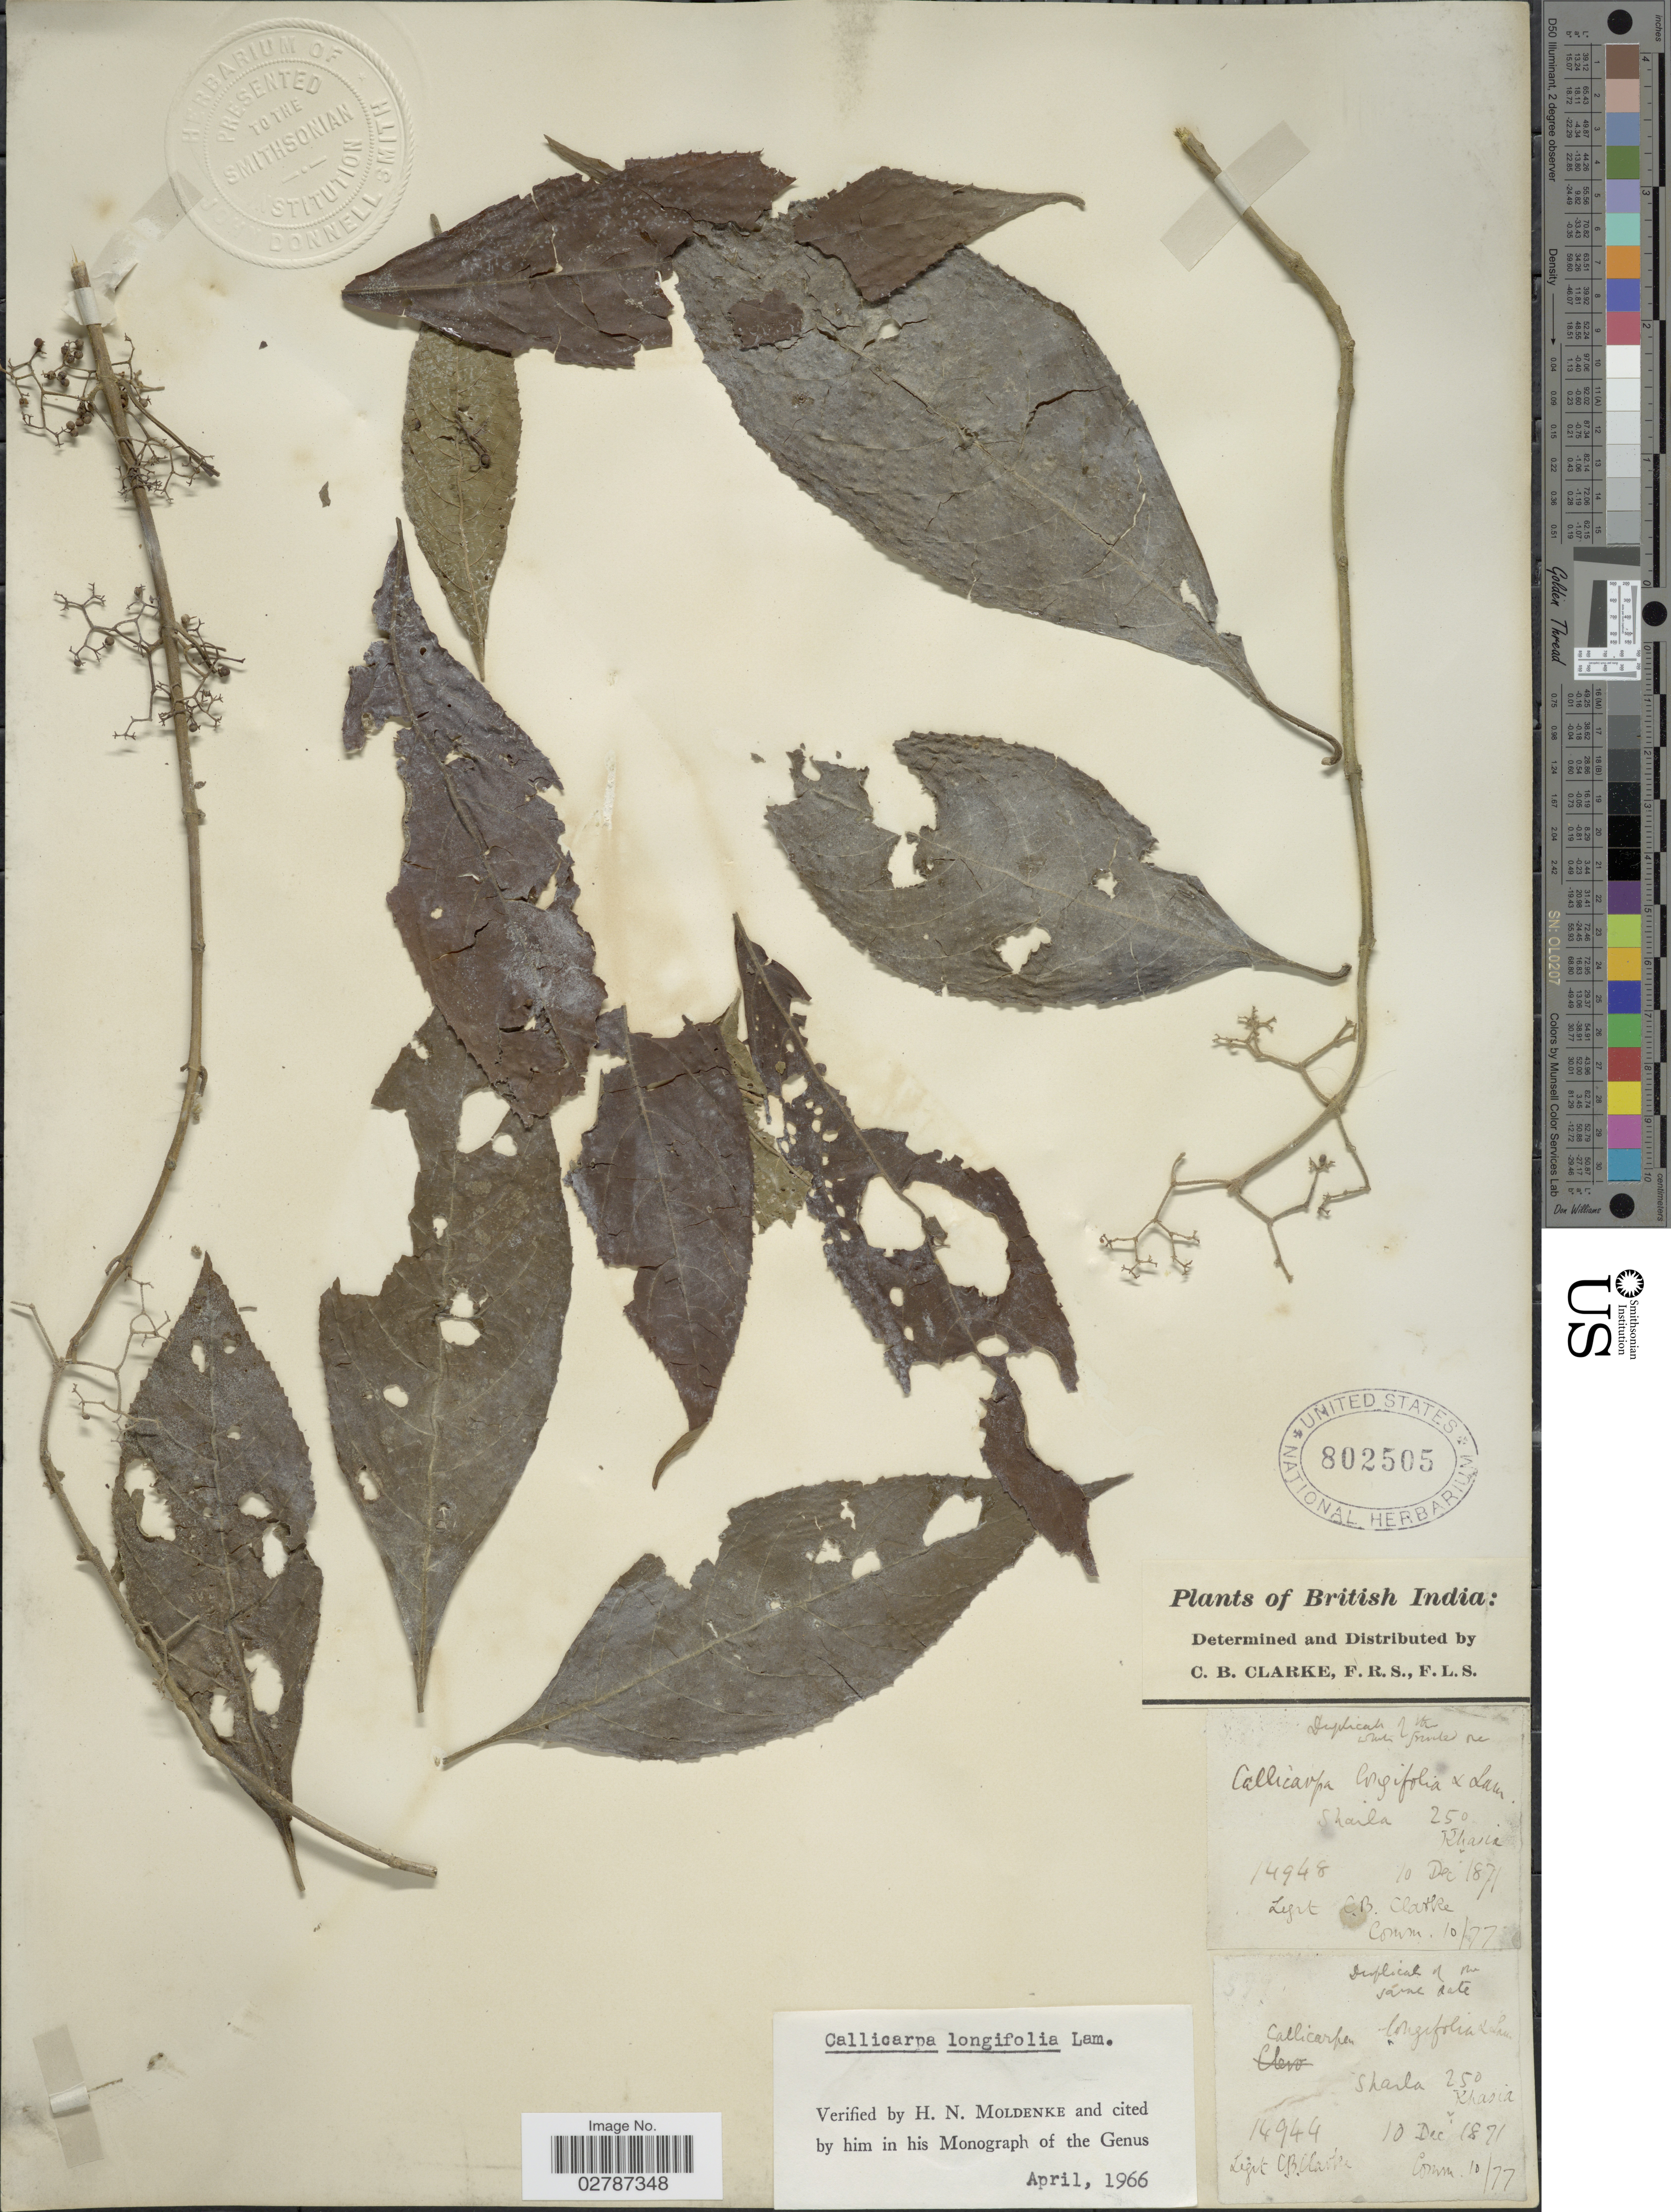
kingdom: Plantae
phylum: Tracheophyta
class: Magnoliopsida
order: Lamiales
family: Lamiaceae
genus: Callicarpa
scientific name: Callicarpa longifolia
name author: Lam.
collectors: C. B. Clarke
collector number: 14948/14944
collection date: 1871-12-10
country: India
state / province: Meghalaya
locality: British India. Khasia.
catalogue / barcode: US 802505